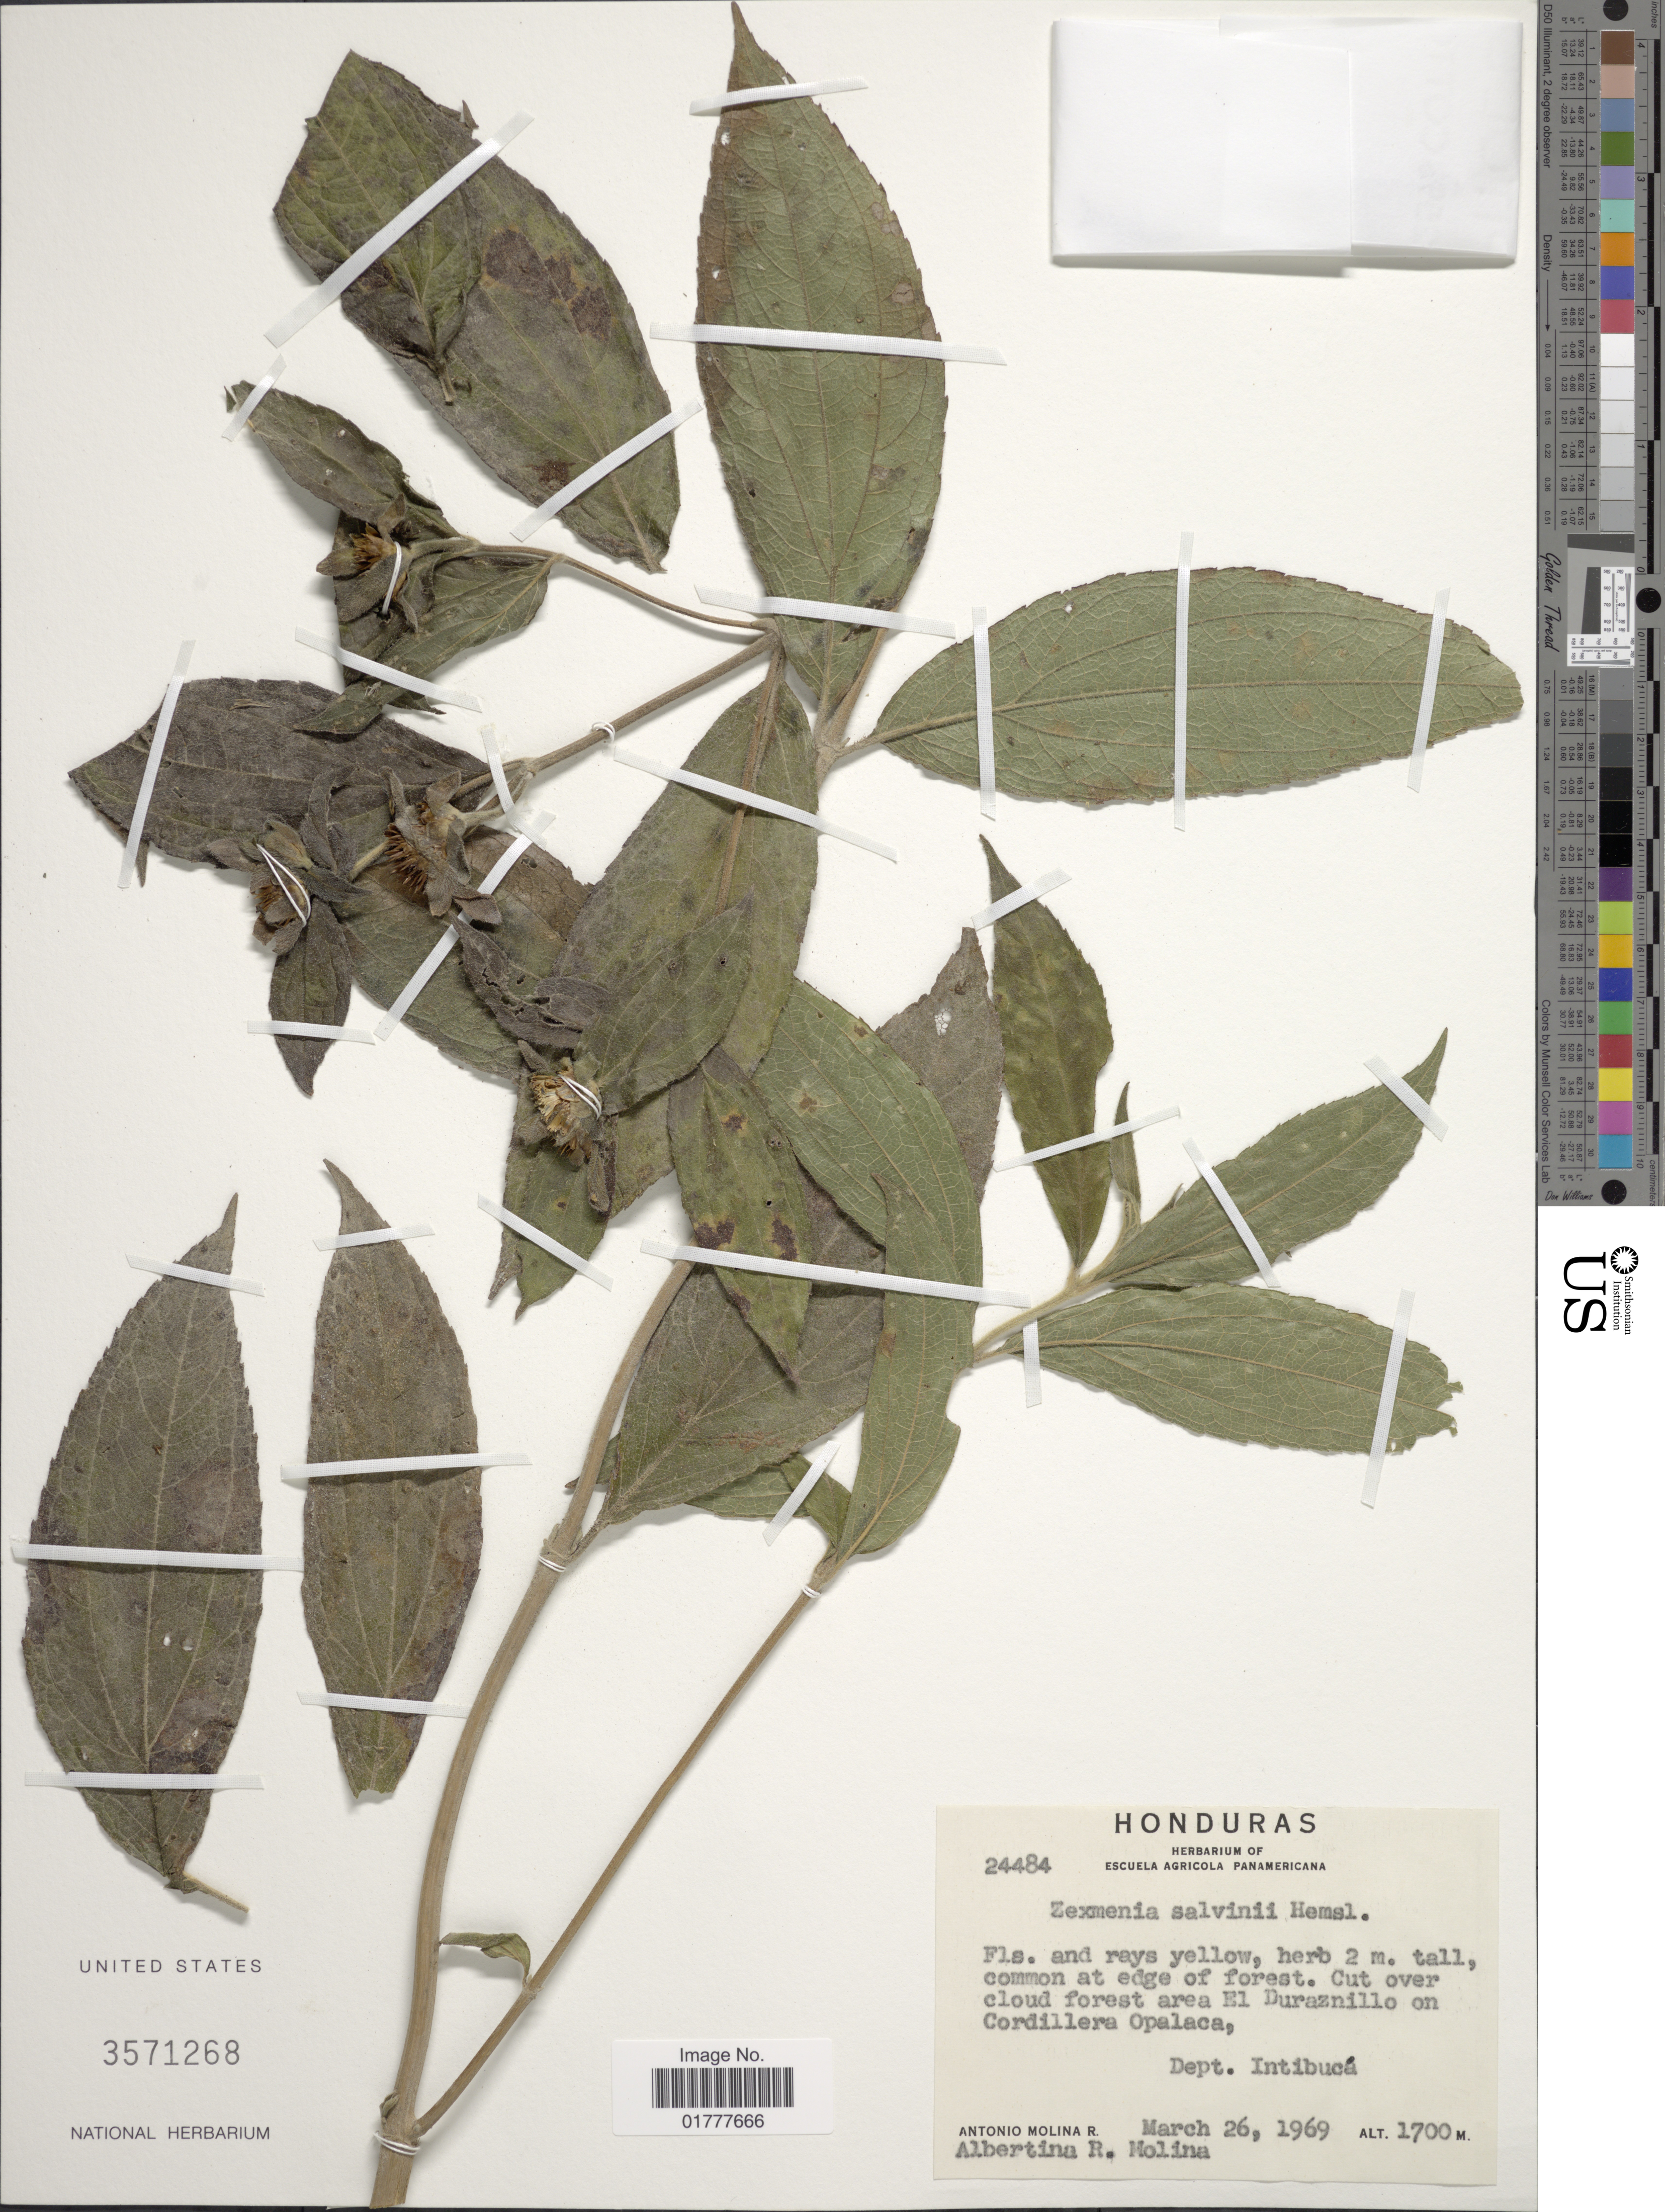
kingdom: Plantae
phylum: Tracheophyta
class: Magnoliopsida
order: Asterales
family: Asteraceae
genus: Zexmenia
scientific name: Zexmenia virgulta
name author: Klatt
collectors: A. Molina R. & A. R. Molina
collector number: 24484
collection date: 1969-03-26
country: Honduras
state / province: Intibuca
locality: Cut over cloud forest area El Duraznillo on Cordillera Opalaca.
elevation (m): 1700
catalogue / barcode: US 3571268